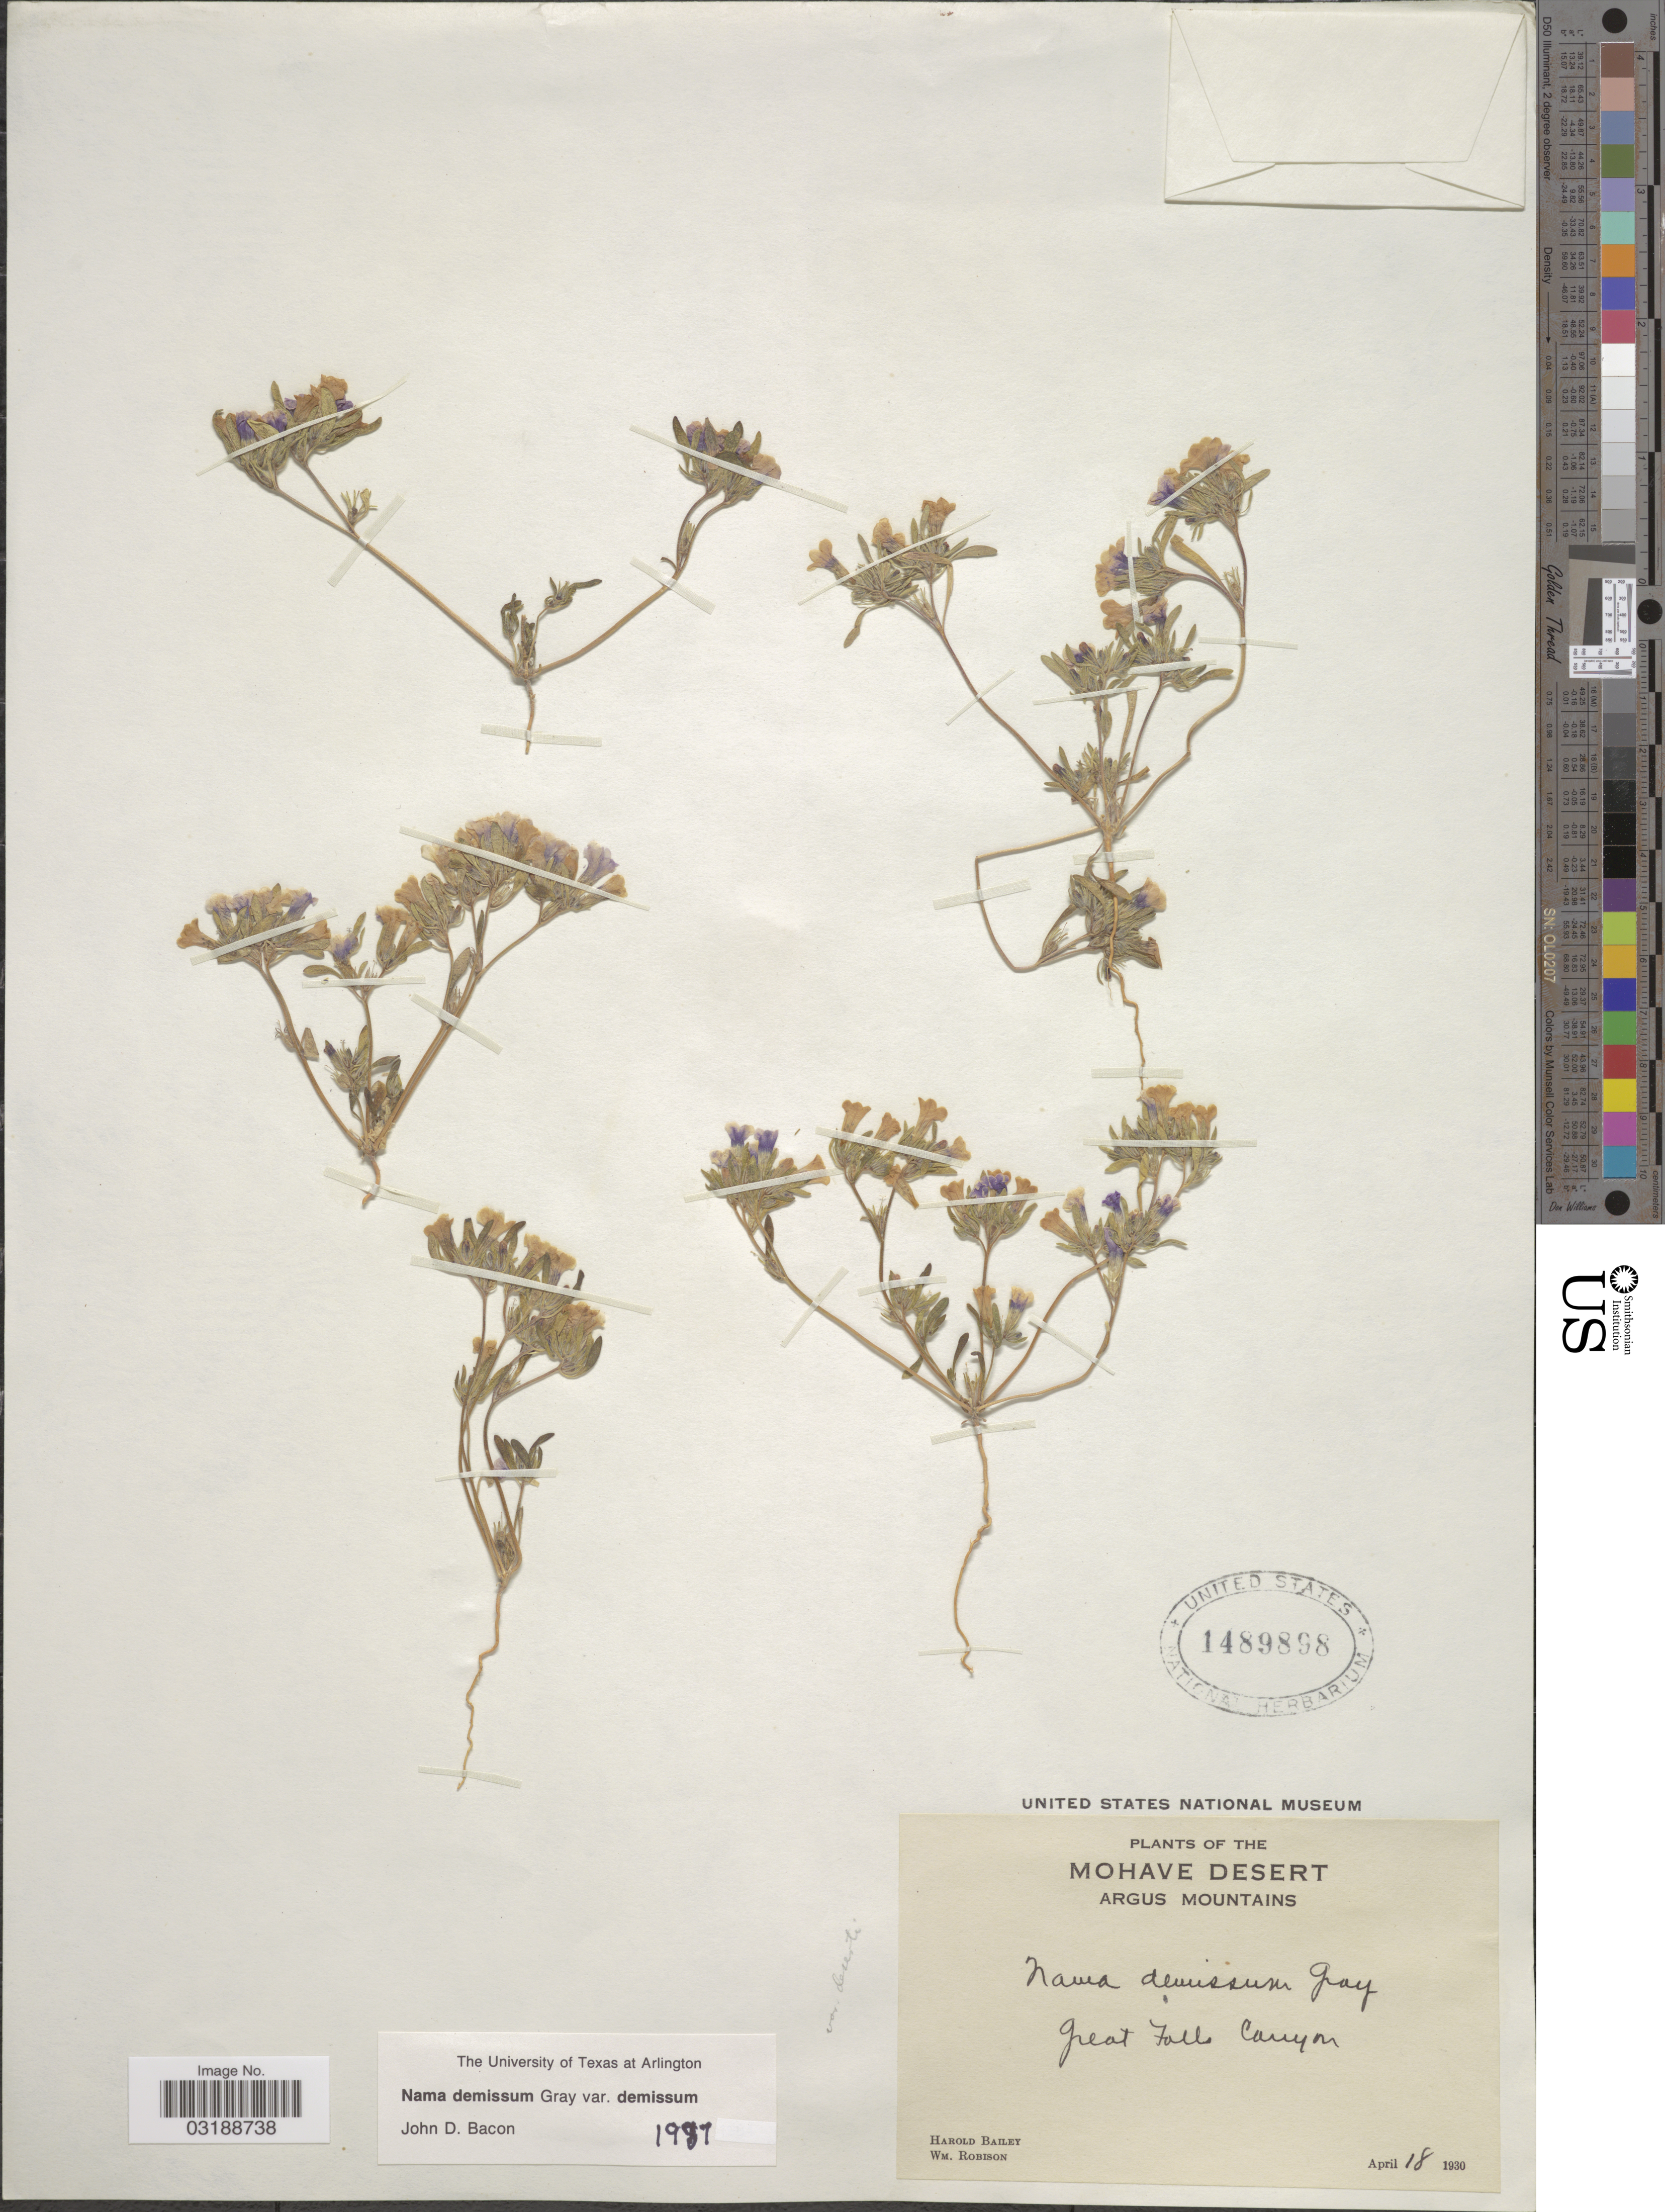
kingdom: Plantae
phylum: Tracheophyta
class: Magnoliopsida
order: Boraginales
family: Namaceae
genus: Nama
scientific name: Nama demissa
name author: A. Gray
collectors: H. Bailey & W. Robison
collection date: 1930-04-18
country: United States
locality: Mohave Desert. Argus Mountains. Great Falls Canyon.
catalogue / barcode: US 1489898